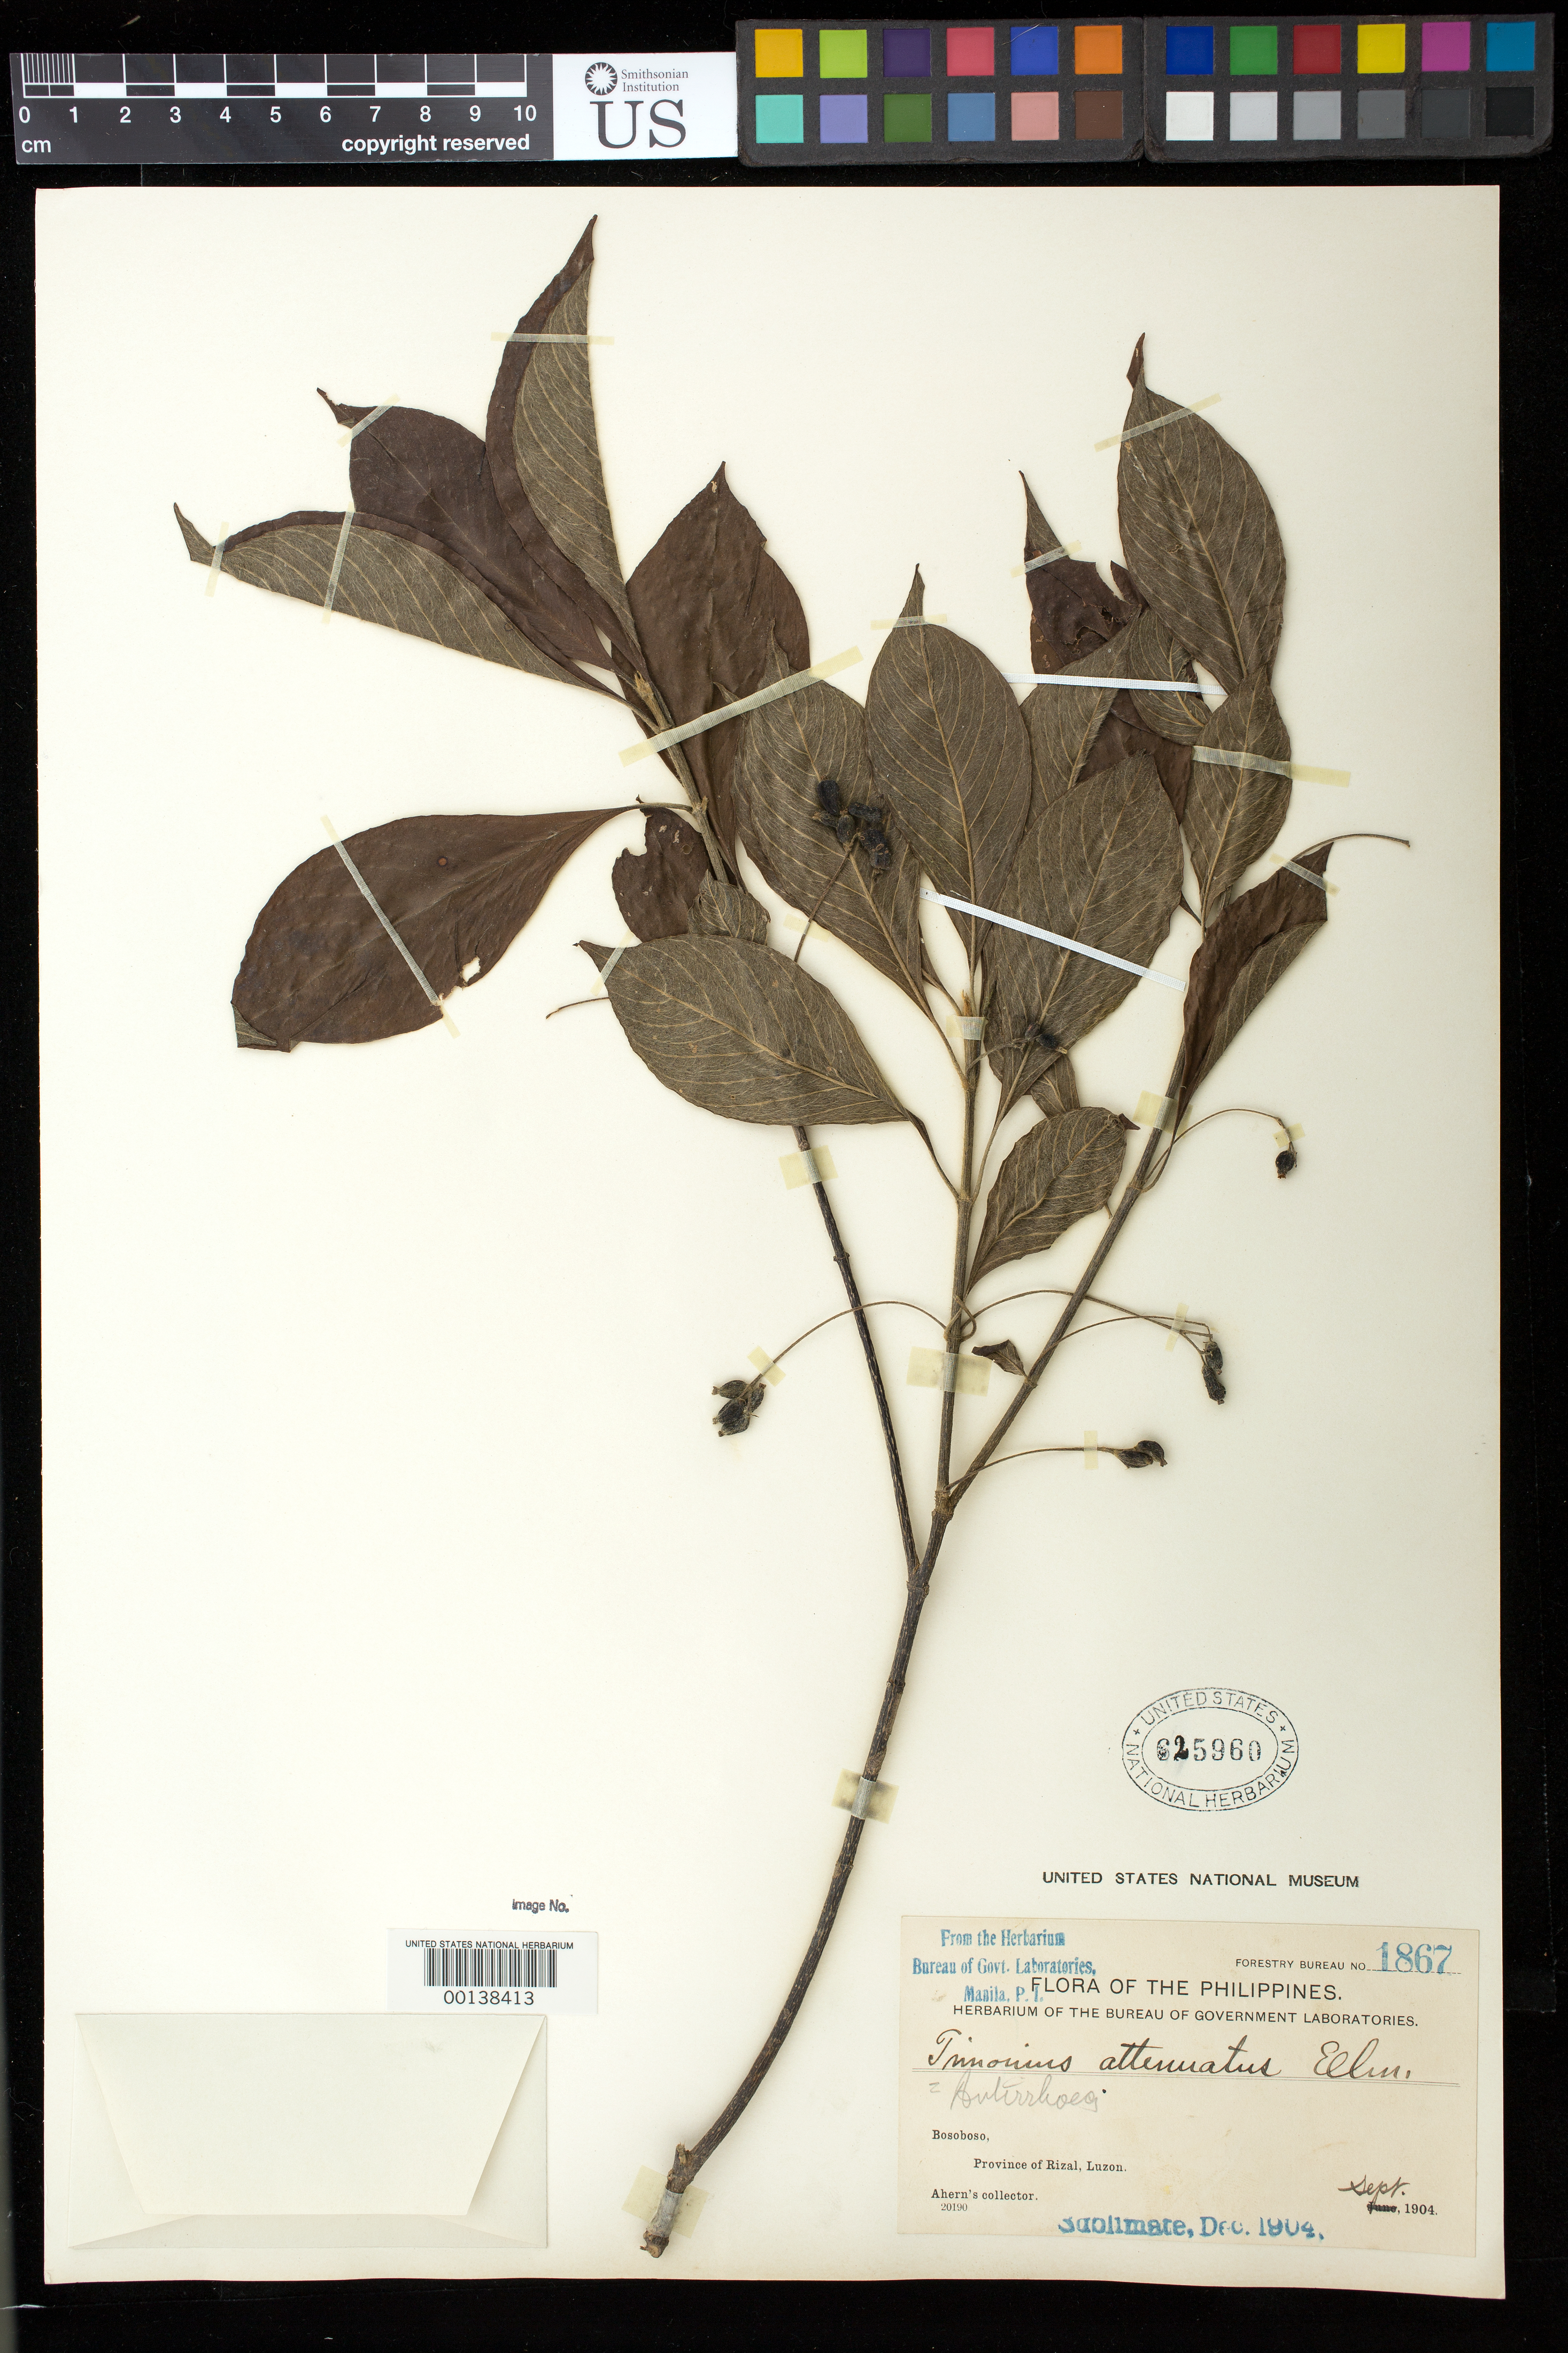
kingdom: Plantae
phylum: Tracheophyta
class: Magnoliopsida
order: Gentianales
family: Rubiaceae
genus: Timonius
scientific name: Timonius attenuatus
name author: Elmer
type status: Isolectotype; Isosyntype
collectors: Ahern's collector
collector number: For. Bur. 1867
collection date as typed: Sep 1904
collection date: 1904-09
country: Philippines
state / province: Calabarzon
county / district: Rizal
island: Luzon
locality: Bosoboso.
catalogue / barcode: US 625960